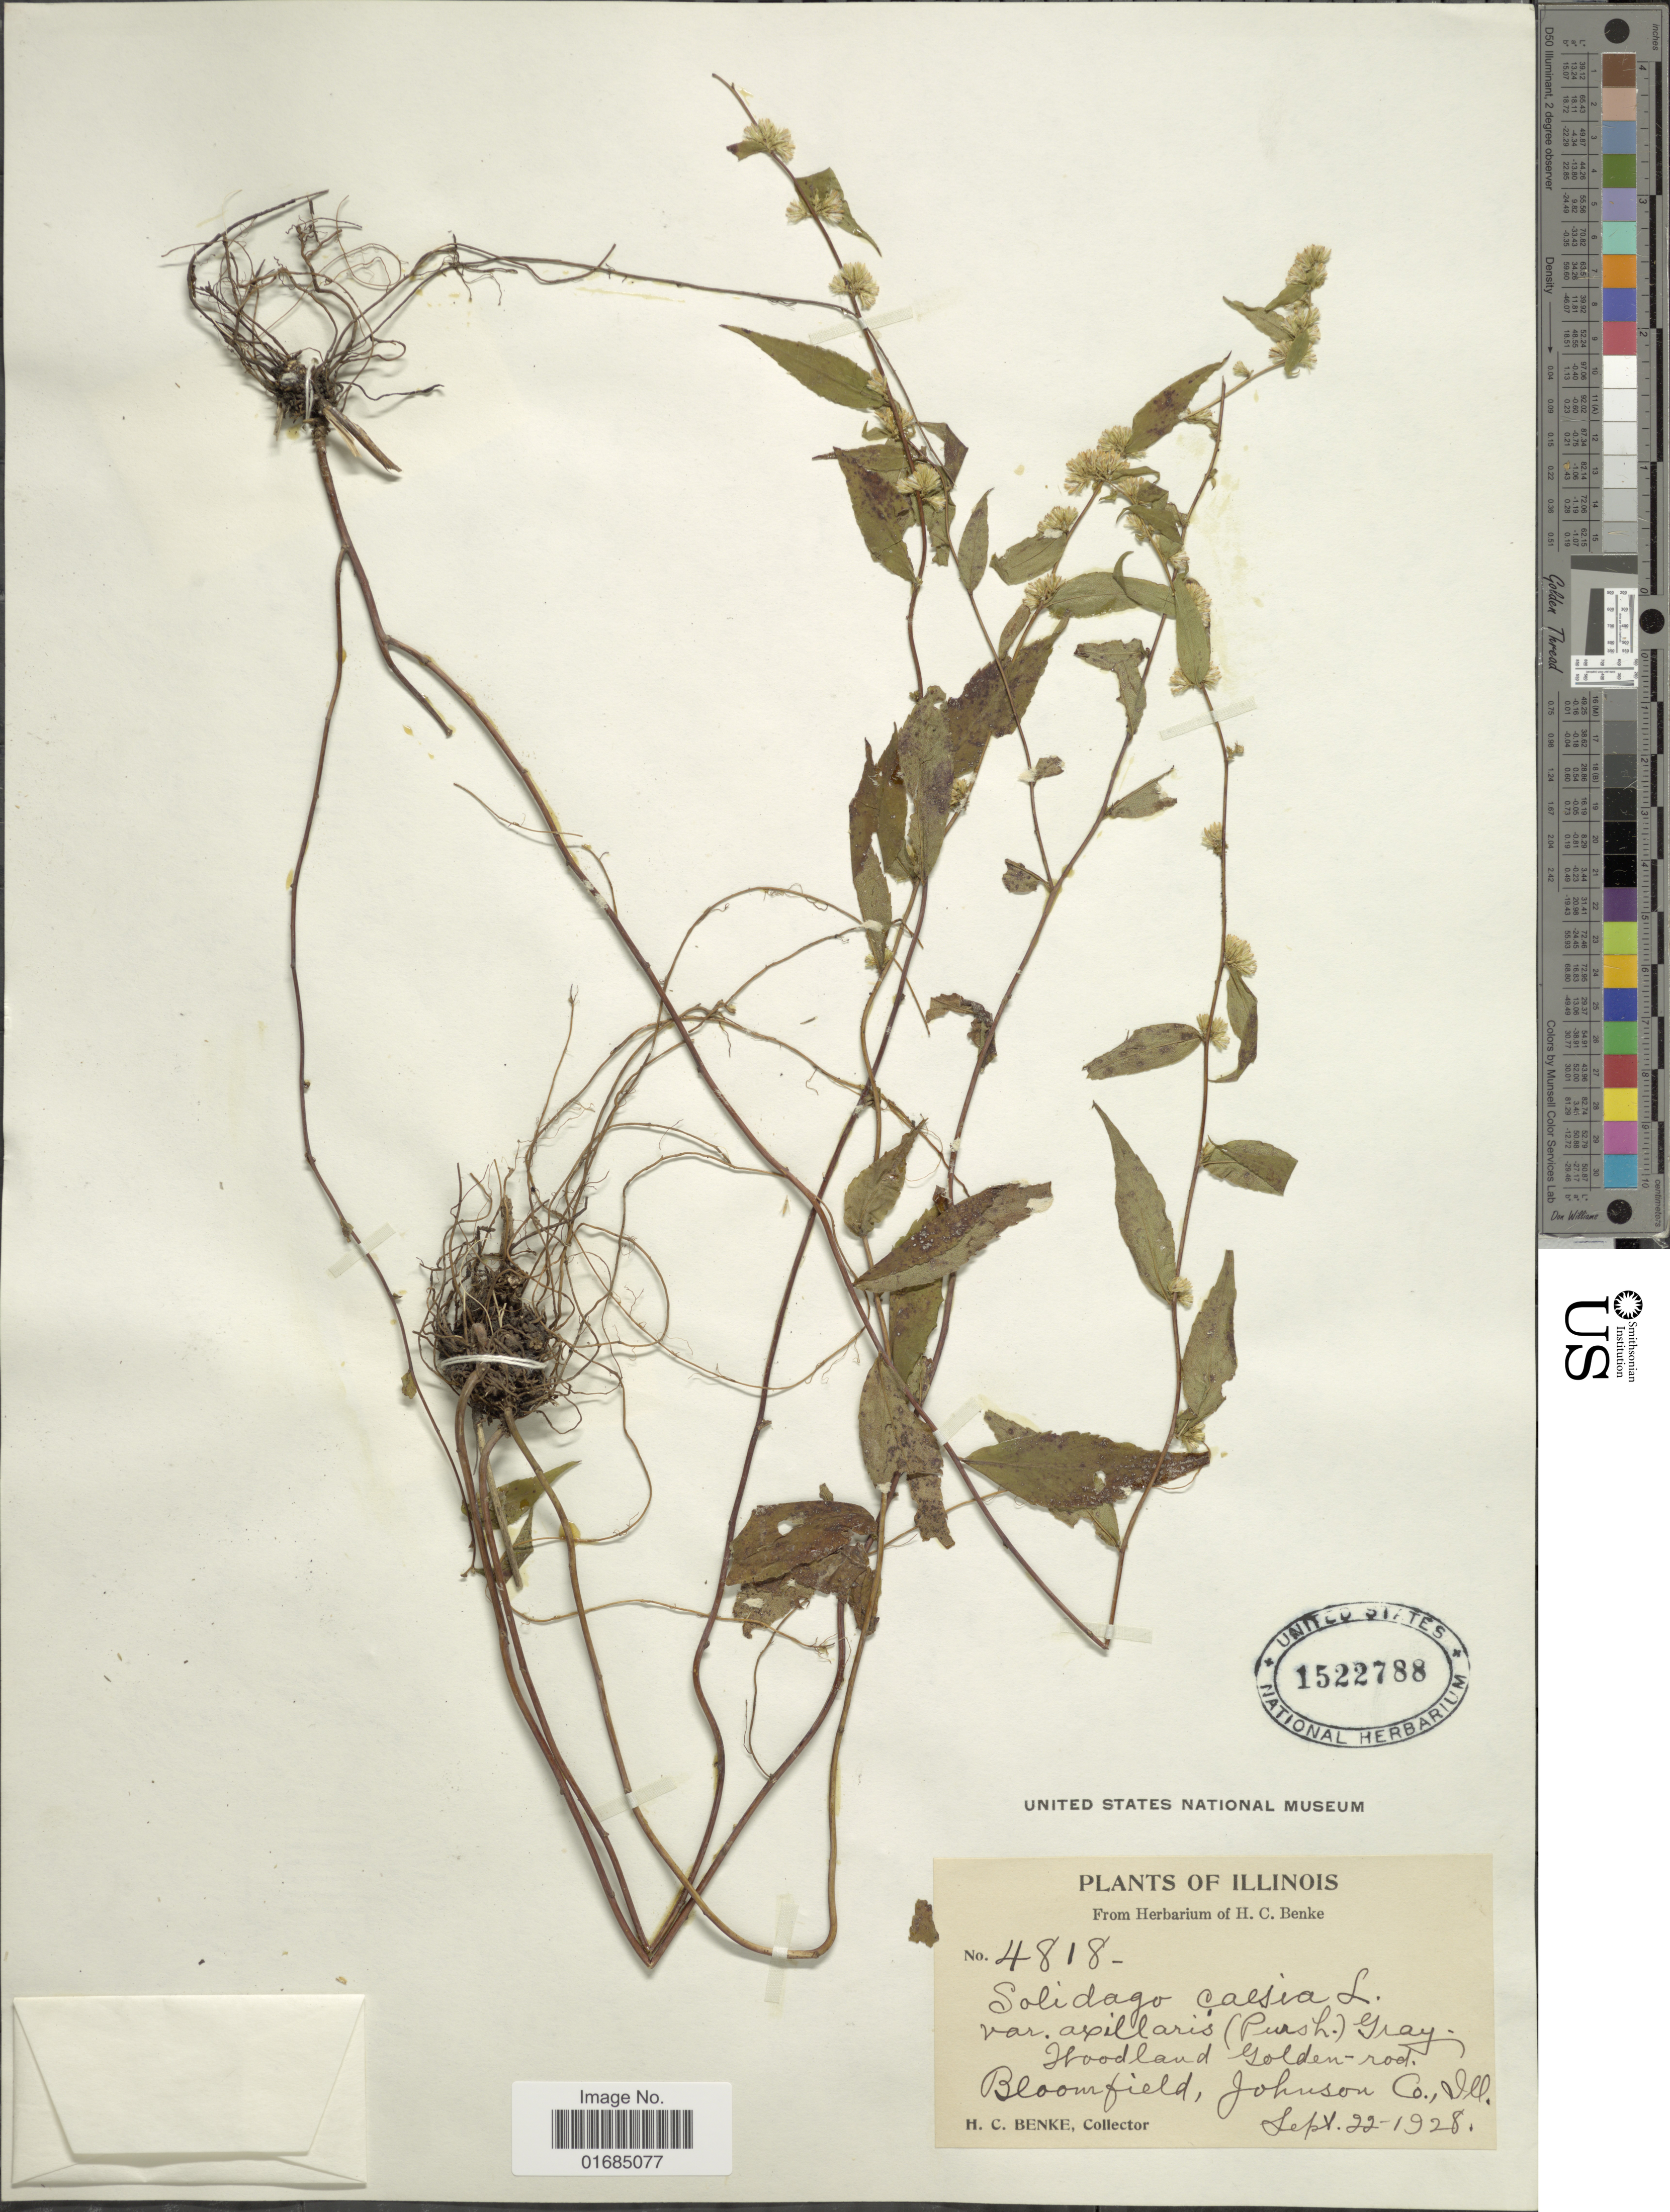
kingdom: Plantae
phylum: Tracheophyta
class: Magnoliopsida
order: Asterales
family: Asteraceae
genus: Solidago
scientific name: Solidago caesia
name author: L.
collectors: H. Benke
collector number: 4818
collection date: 1928-09-22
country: United States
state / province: Illinois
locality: Bloomfield, Johnson Co.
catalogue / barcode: US 1522788